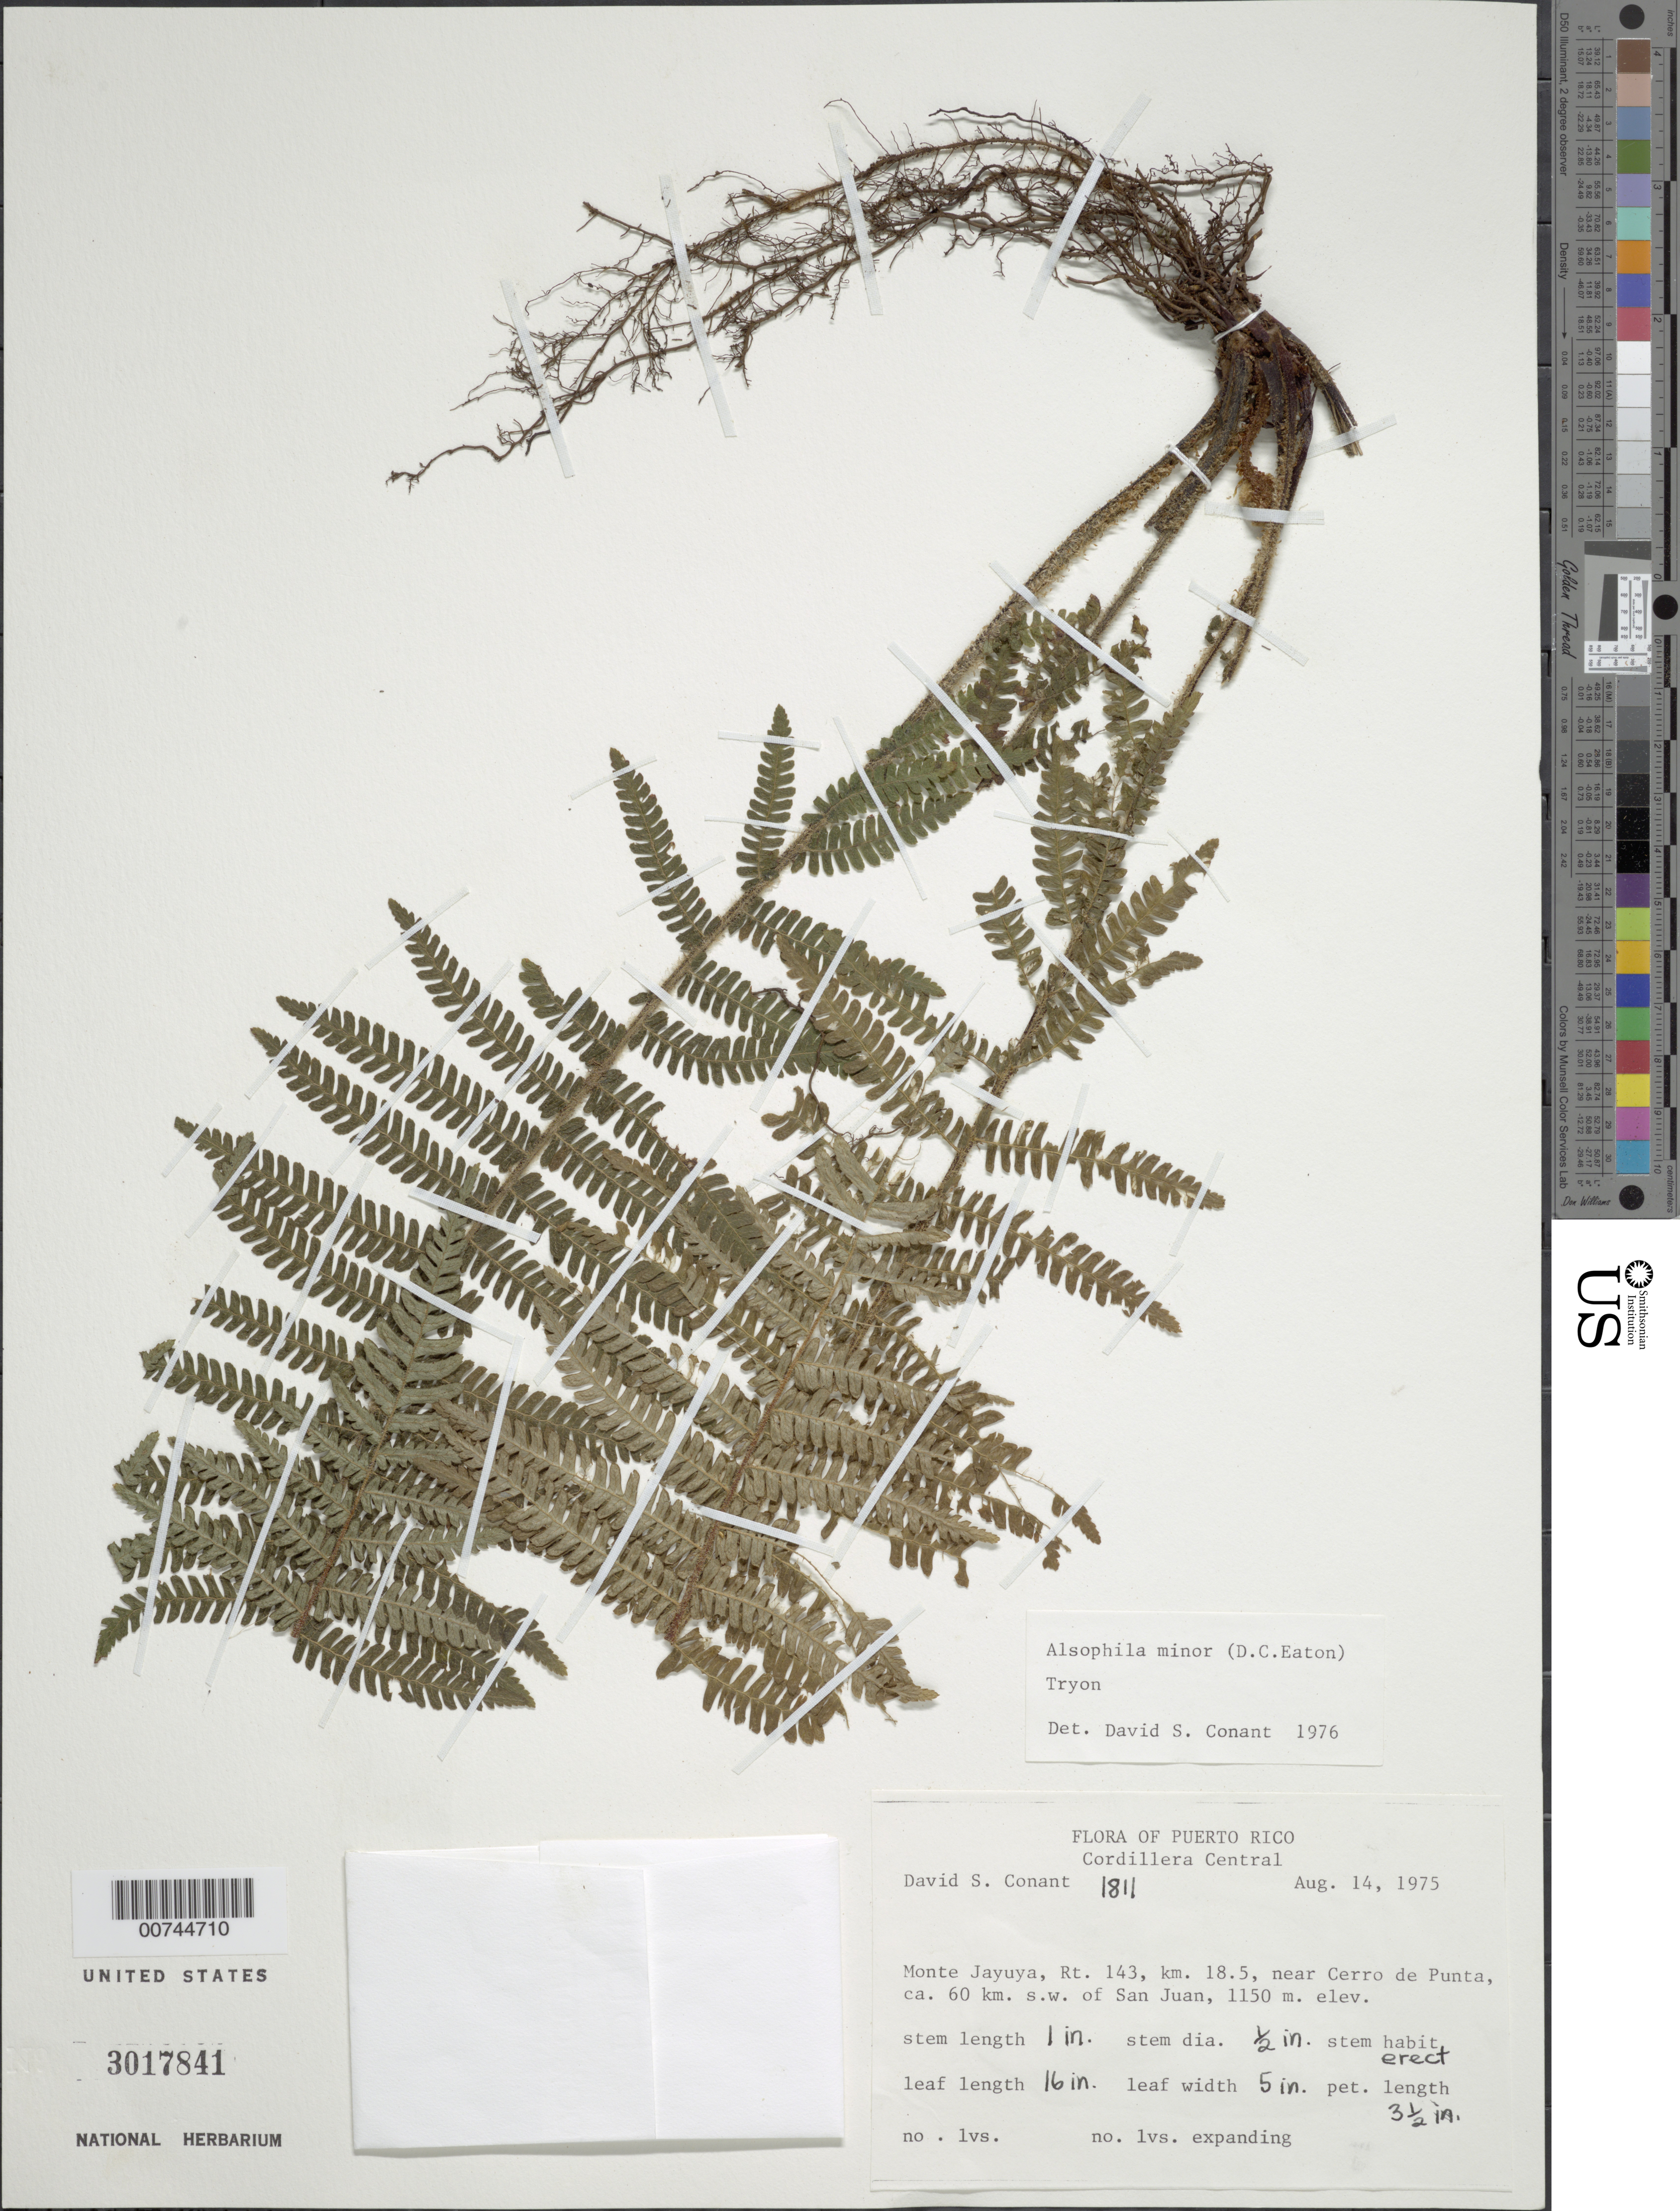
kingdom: Plantae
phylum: Tracheophyta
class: Polypodiopsida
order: Cyatheales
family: Cyatheaceae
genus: Alsophila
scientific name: Alsophila minor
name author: (D.C. Eaton) R.M. Tryon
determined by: Conant, D. S.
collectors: D. S. Conant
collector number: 1811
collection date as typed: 14 Aug 1975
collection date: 1975-08-14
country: Puerto Rico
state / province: Jayuya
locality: Cordillera Central, Monte Jayuya, Rt. 143, km 18.5, near Cerro de Punta, ca. 60 km SW of San Juan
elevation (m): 1150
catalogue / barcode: US 3017841